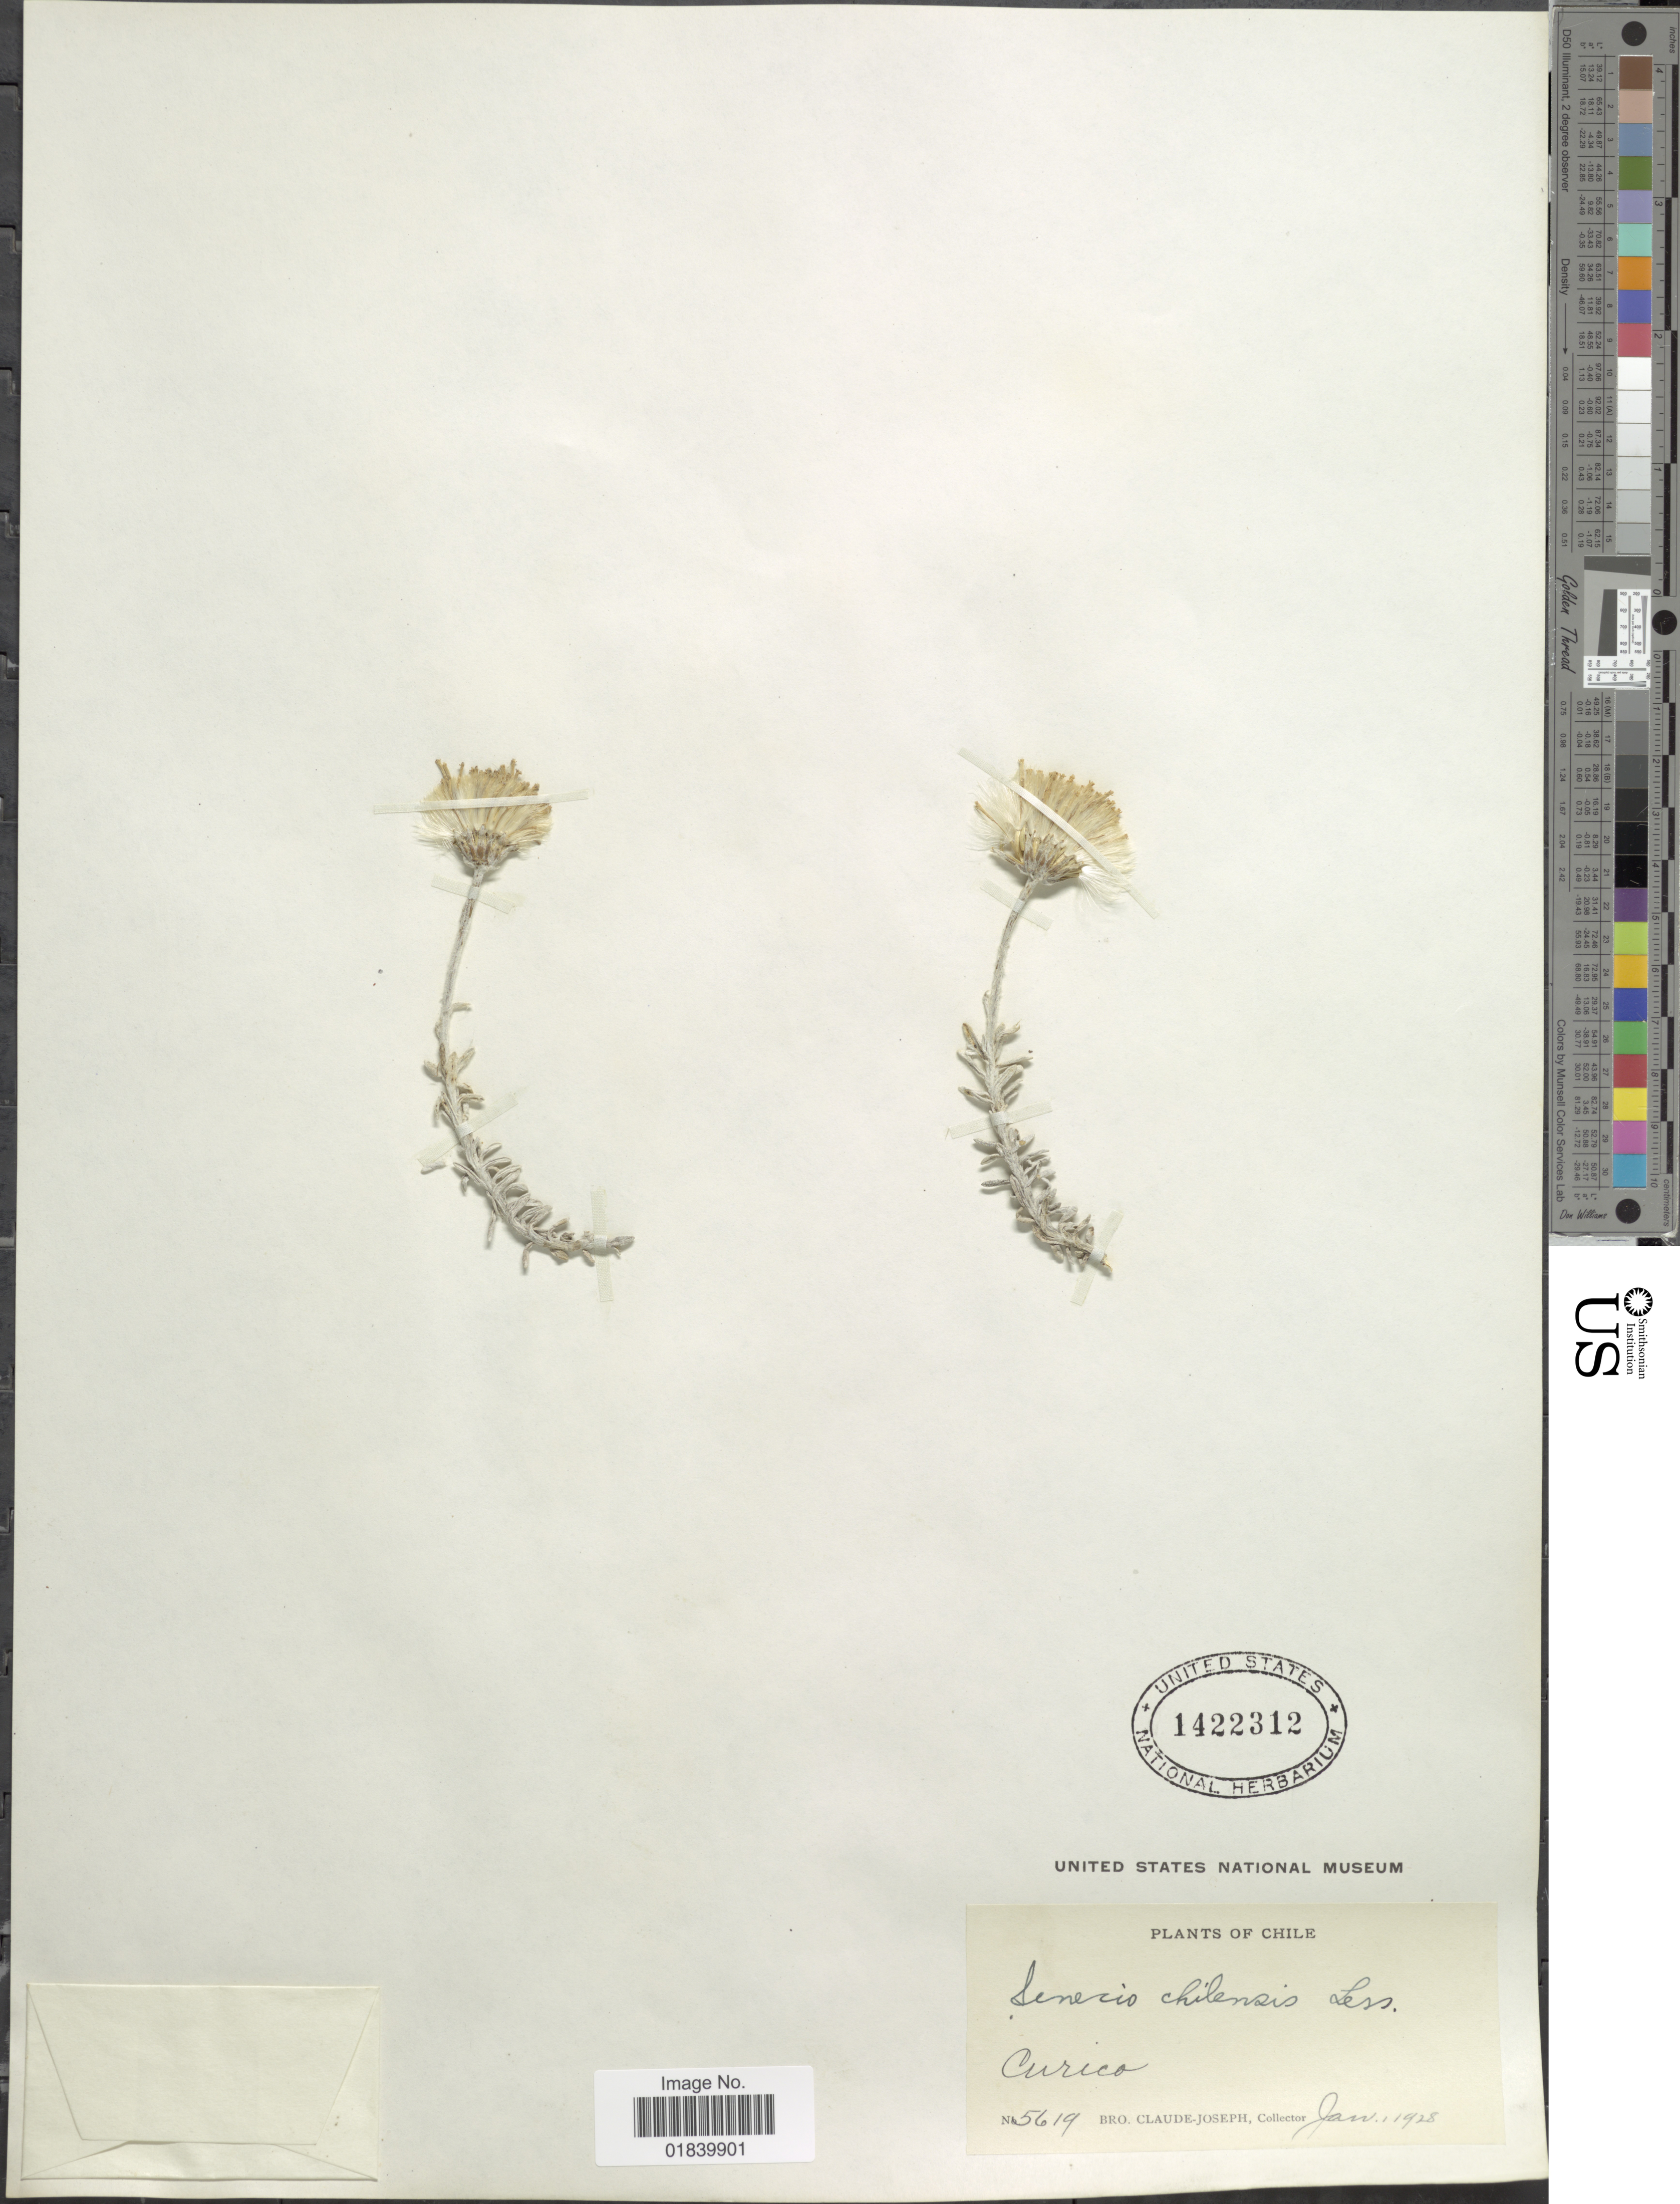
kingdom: Plantae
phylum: Tracheophyta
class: Magnoliopsida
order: Asterales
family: Asteraceae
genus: Senecio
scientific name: Senecio chilensis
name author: Less.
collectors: Bro. Claude-Joseph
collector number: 5619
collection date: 1928-01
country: Chile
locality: Curico.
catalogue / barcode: US 1422312